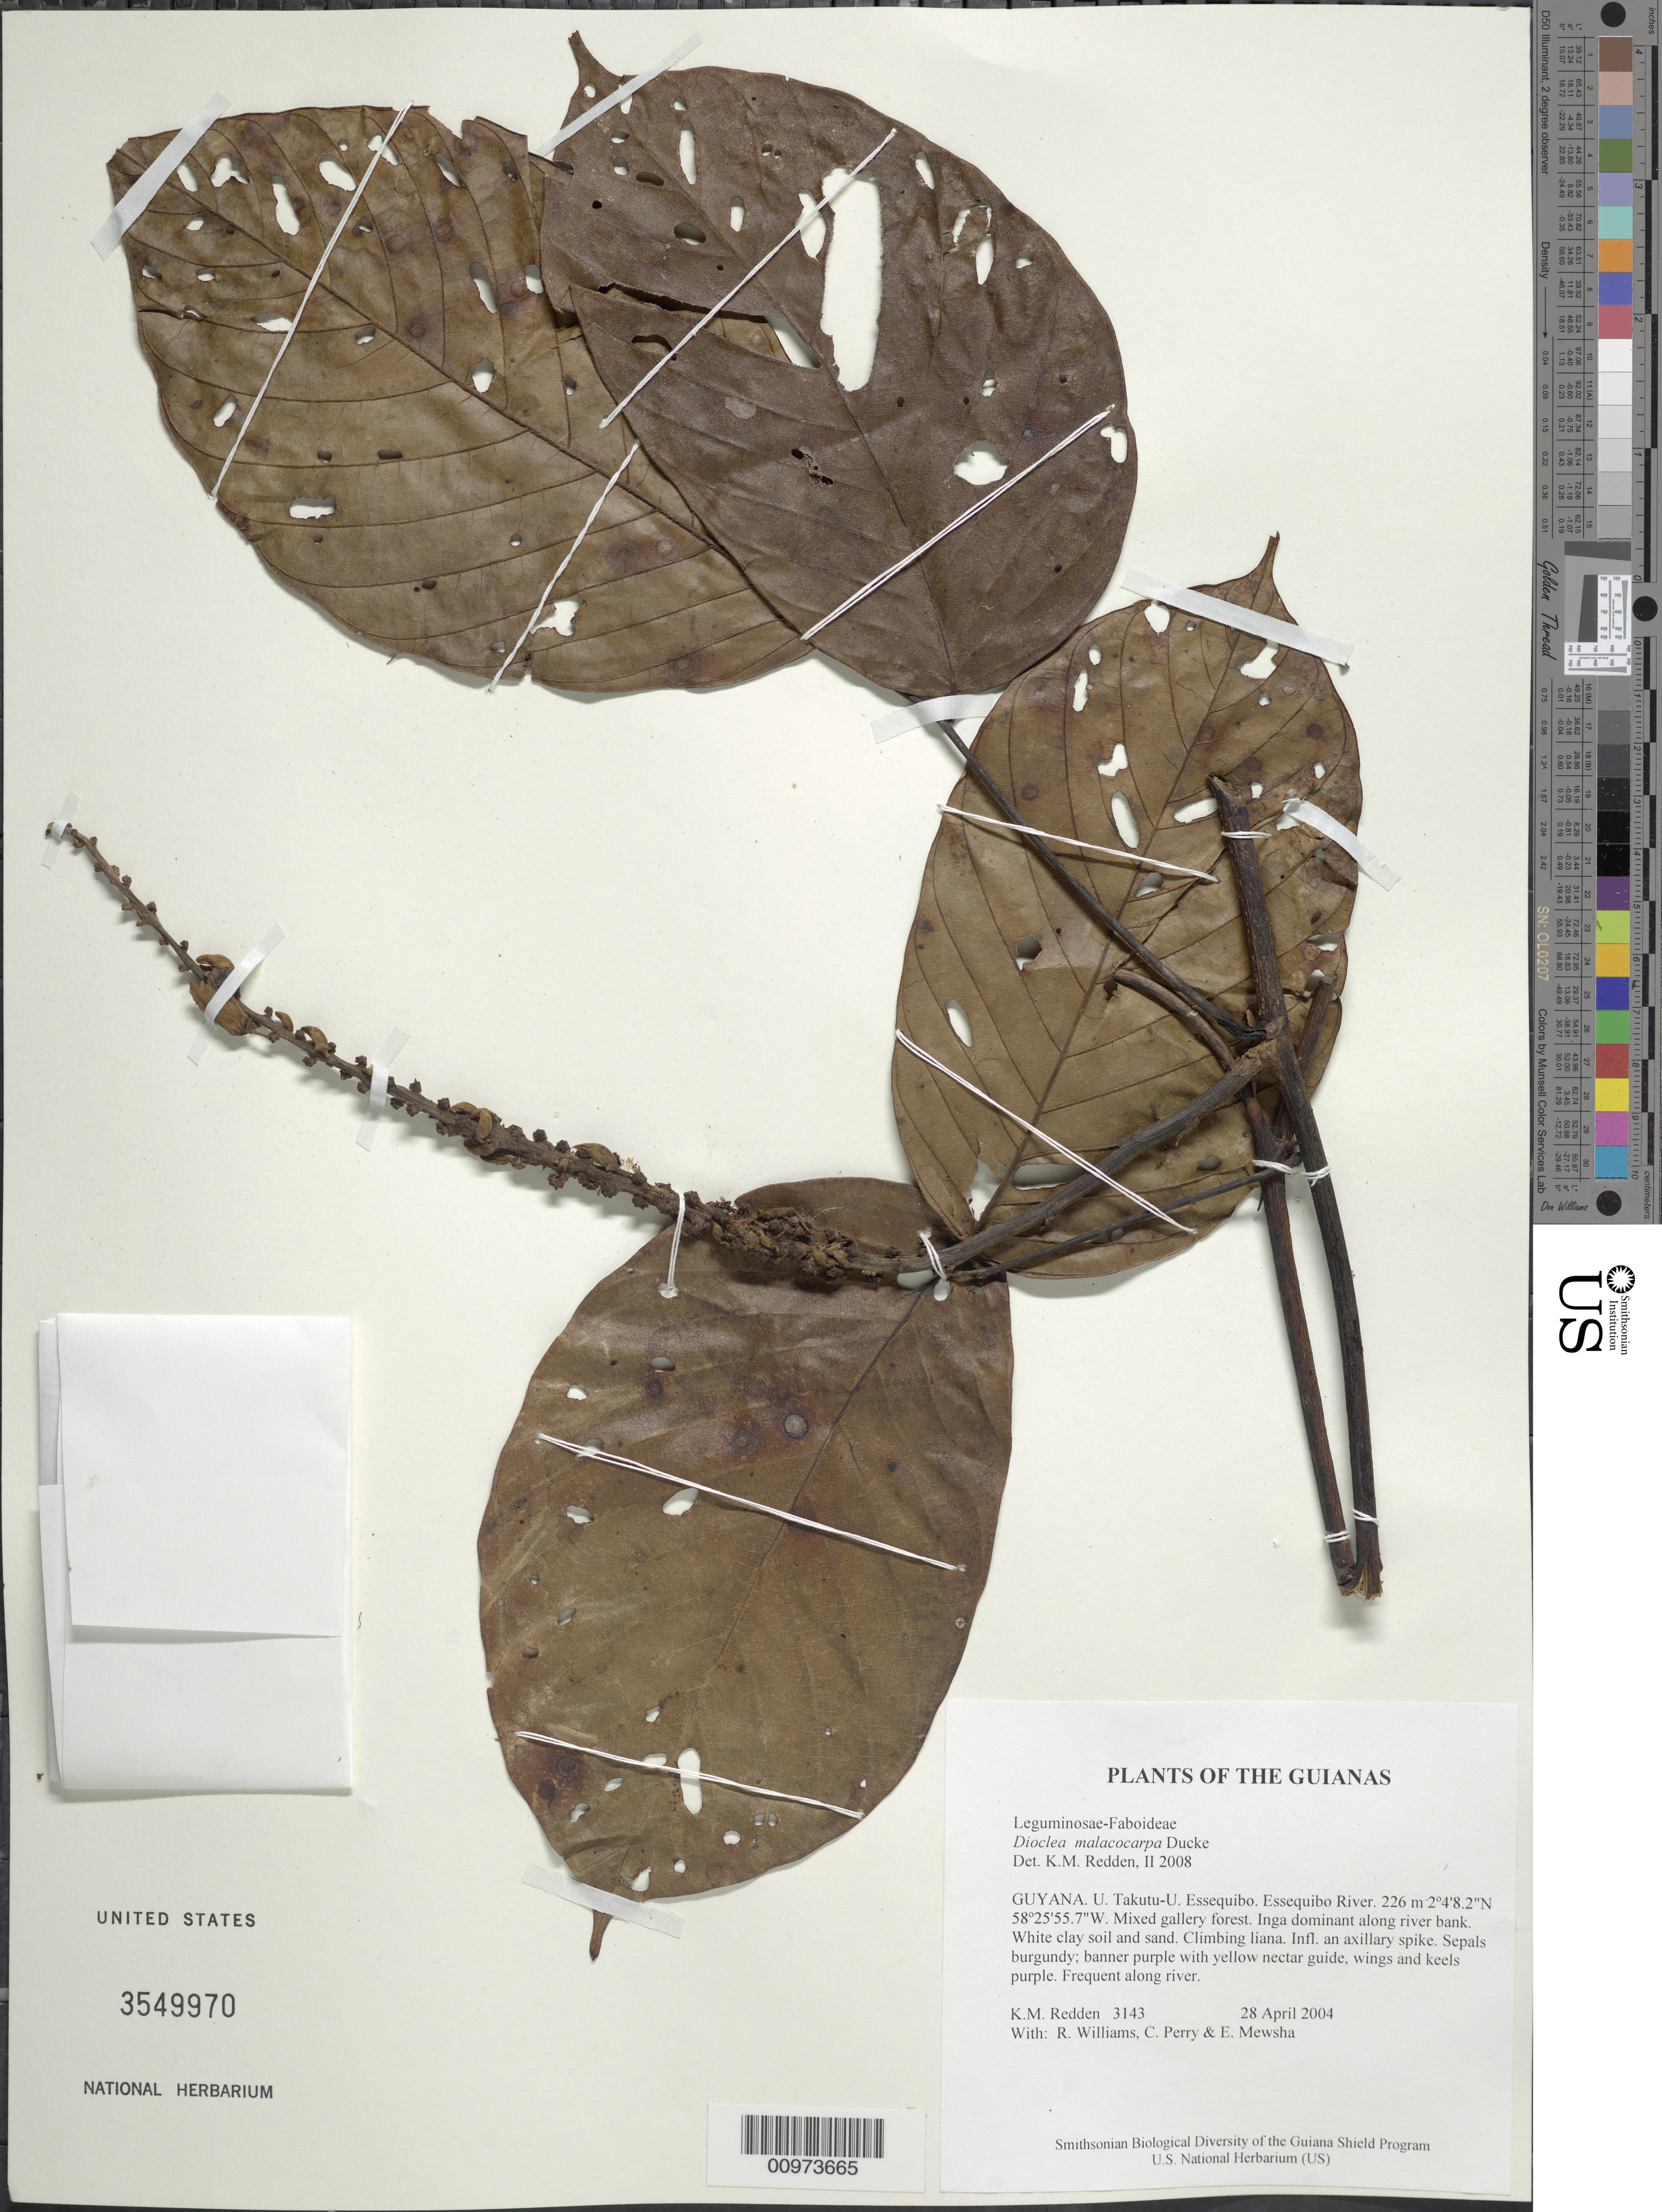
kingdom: Plantae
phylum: Tracheophyta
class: Magnoliopsida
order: Fabales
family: Fabaceae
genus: Macropsychanthus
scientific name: Macropsychanthus macrocarpus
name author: (Huber) L.P. Queiroz & Snak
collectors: K. M. Redden, R. Williams, C. Perry & E. Mewsha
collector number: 3143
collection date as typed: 28 April 2004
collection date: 2004-04-28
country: Guyana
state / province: U. Takutu-U. Essequibo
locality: Essequibo River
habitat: Mixed gallery forest. Inga dominant along river bank. White clay soil and sand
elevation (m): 226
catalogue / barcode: US 3549970